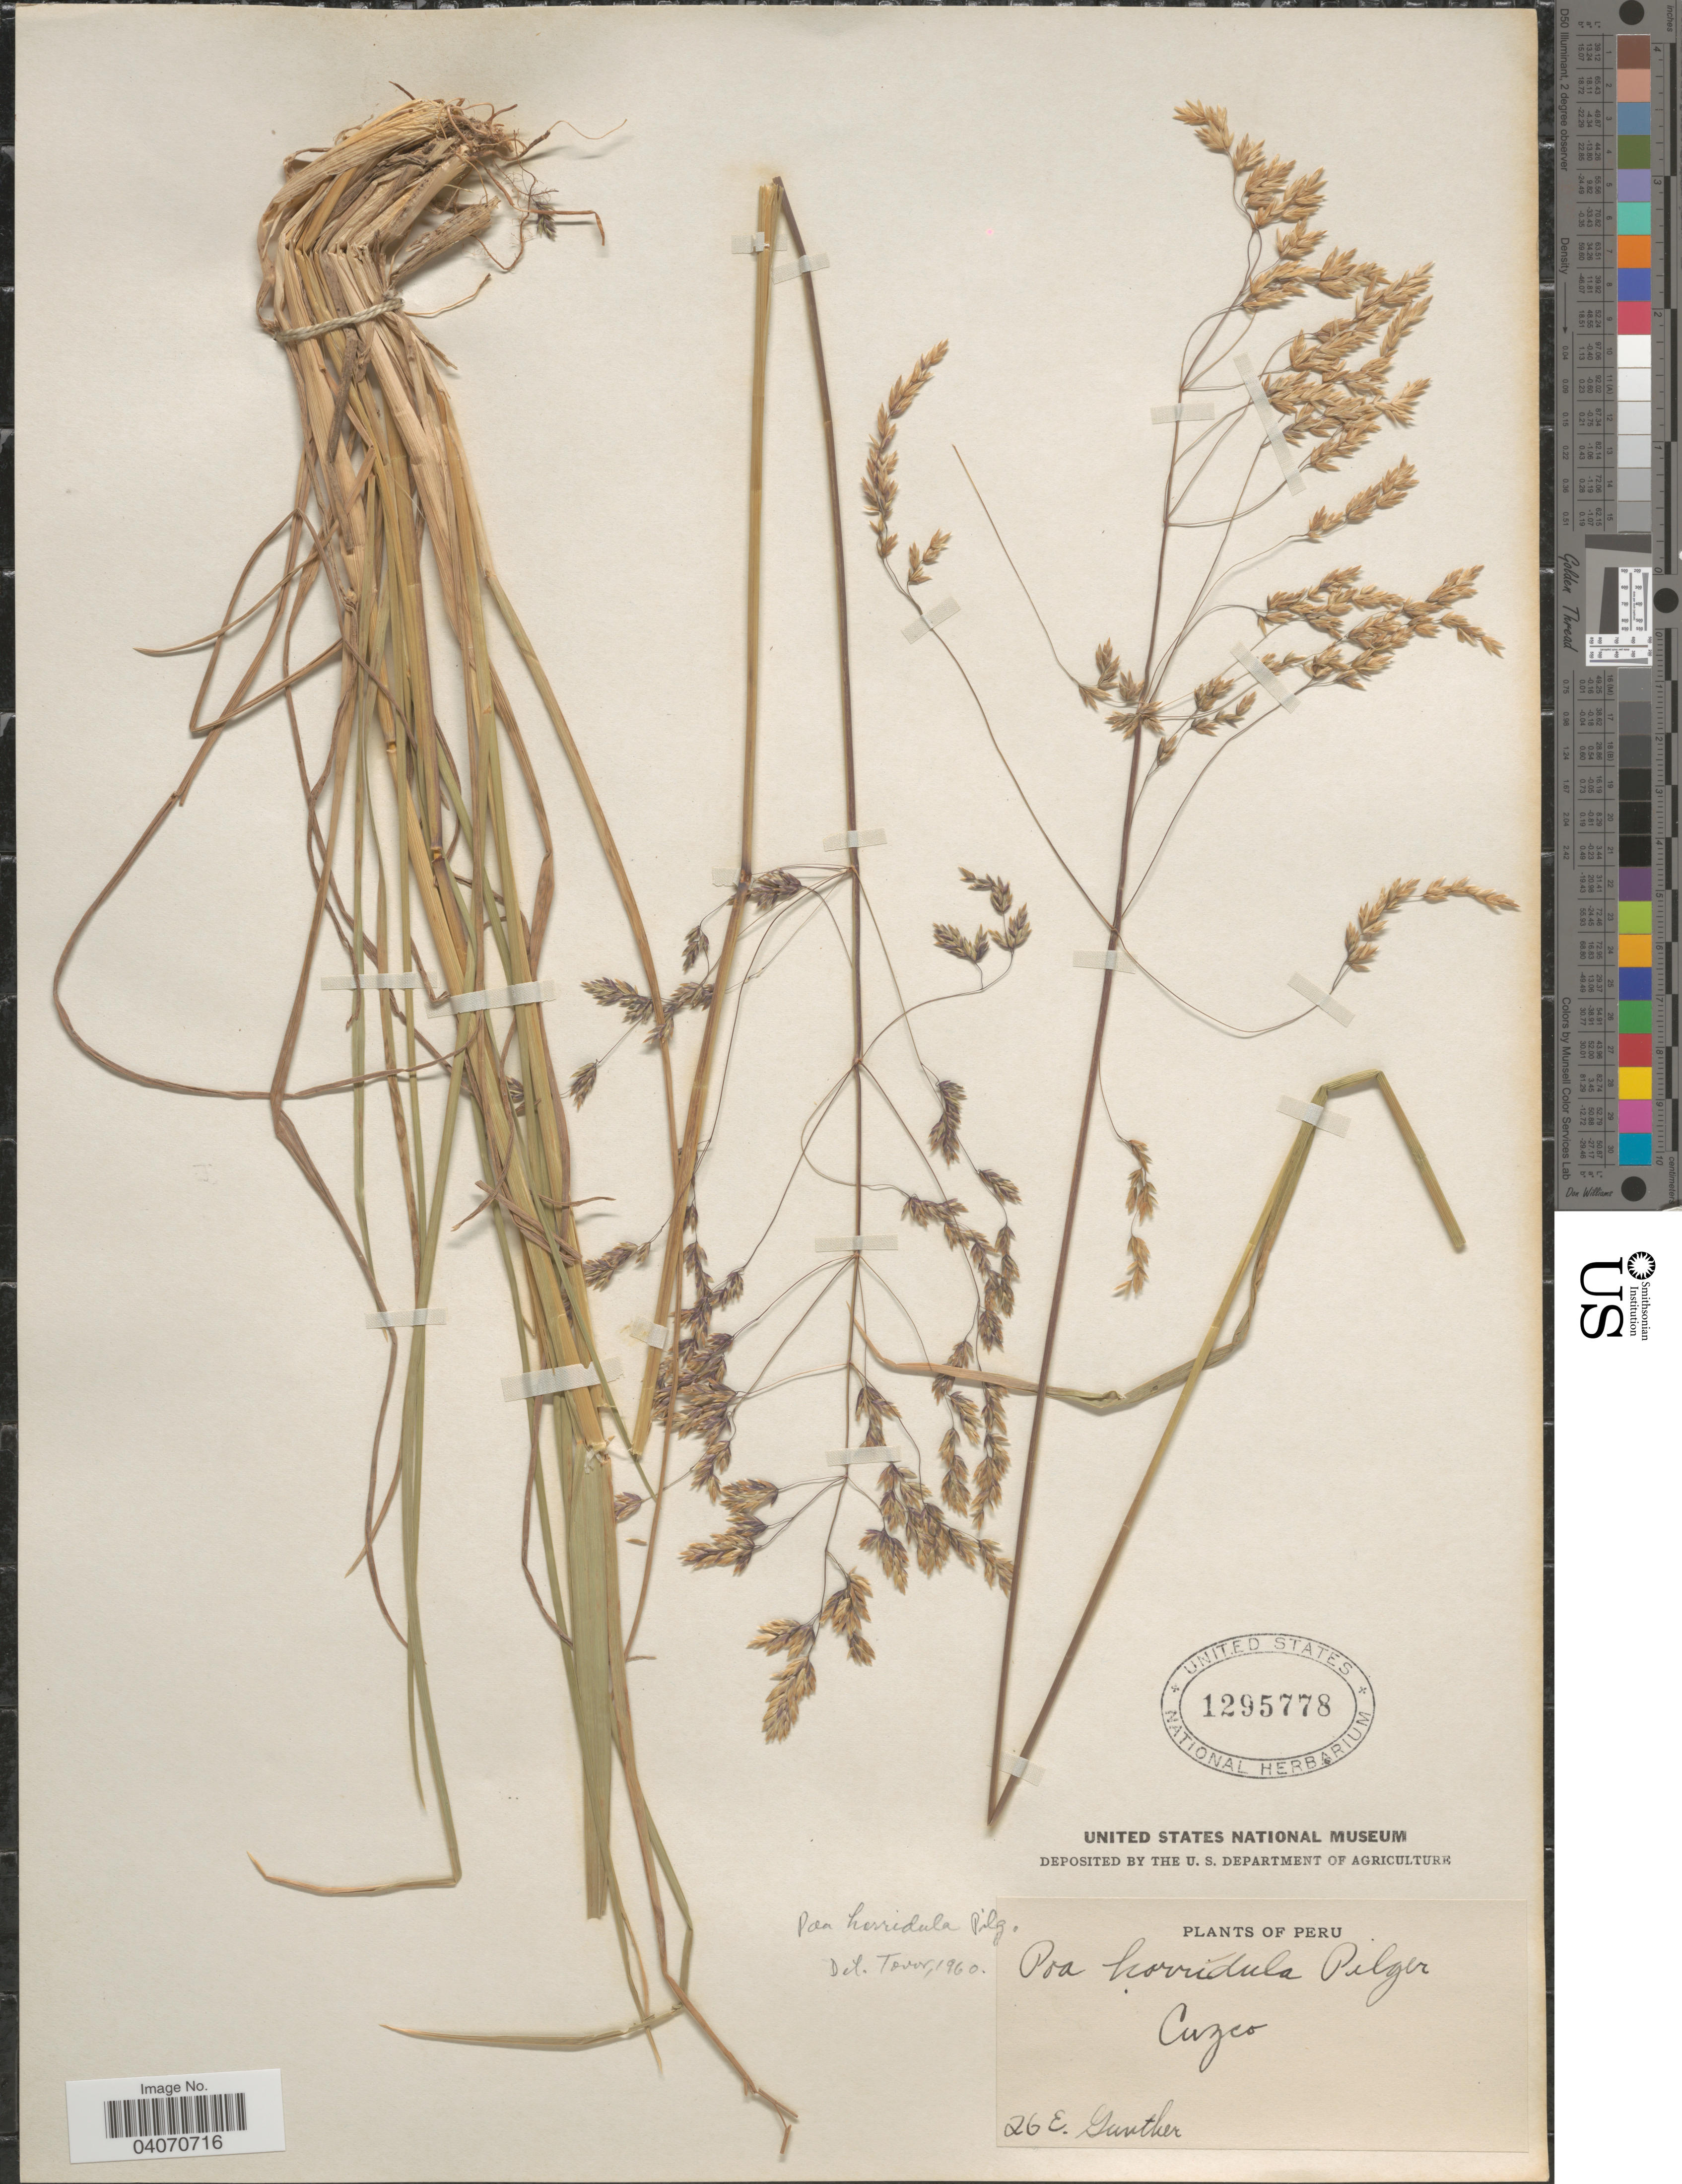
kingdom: Plantae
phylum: Tracheophyta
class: Liliopsida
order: Poales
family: Poaceae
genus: Poa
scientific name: Poa horridula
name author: Pilg.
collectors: -. Gunther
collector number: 26E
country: Peru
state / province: Cusco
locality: Cuzco.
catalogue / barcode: US 1295778